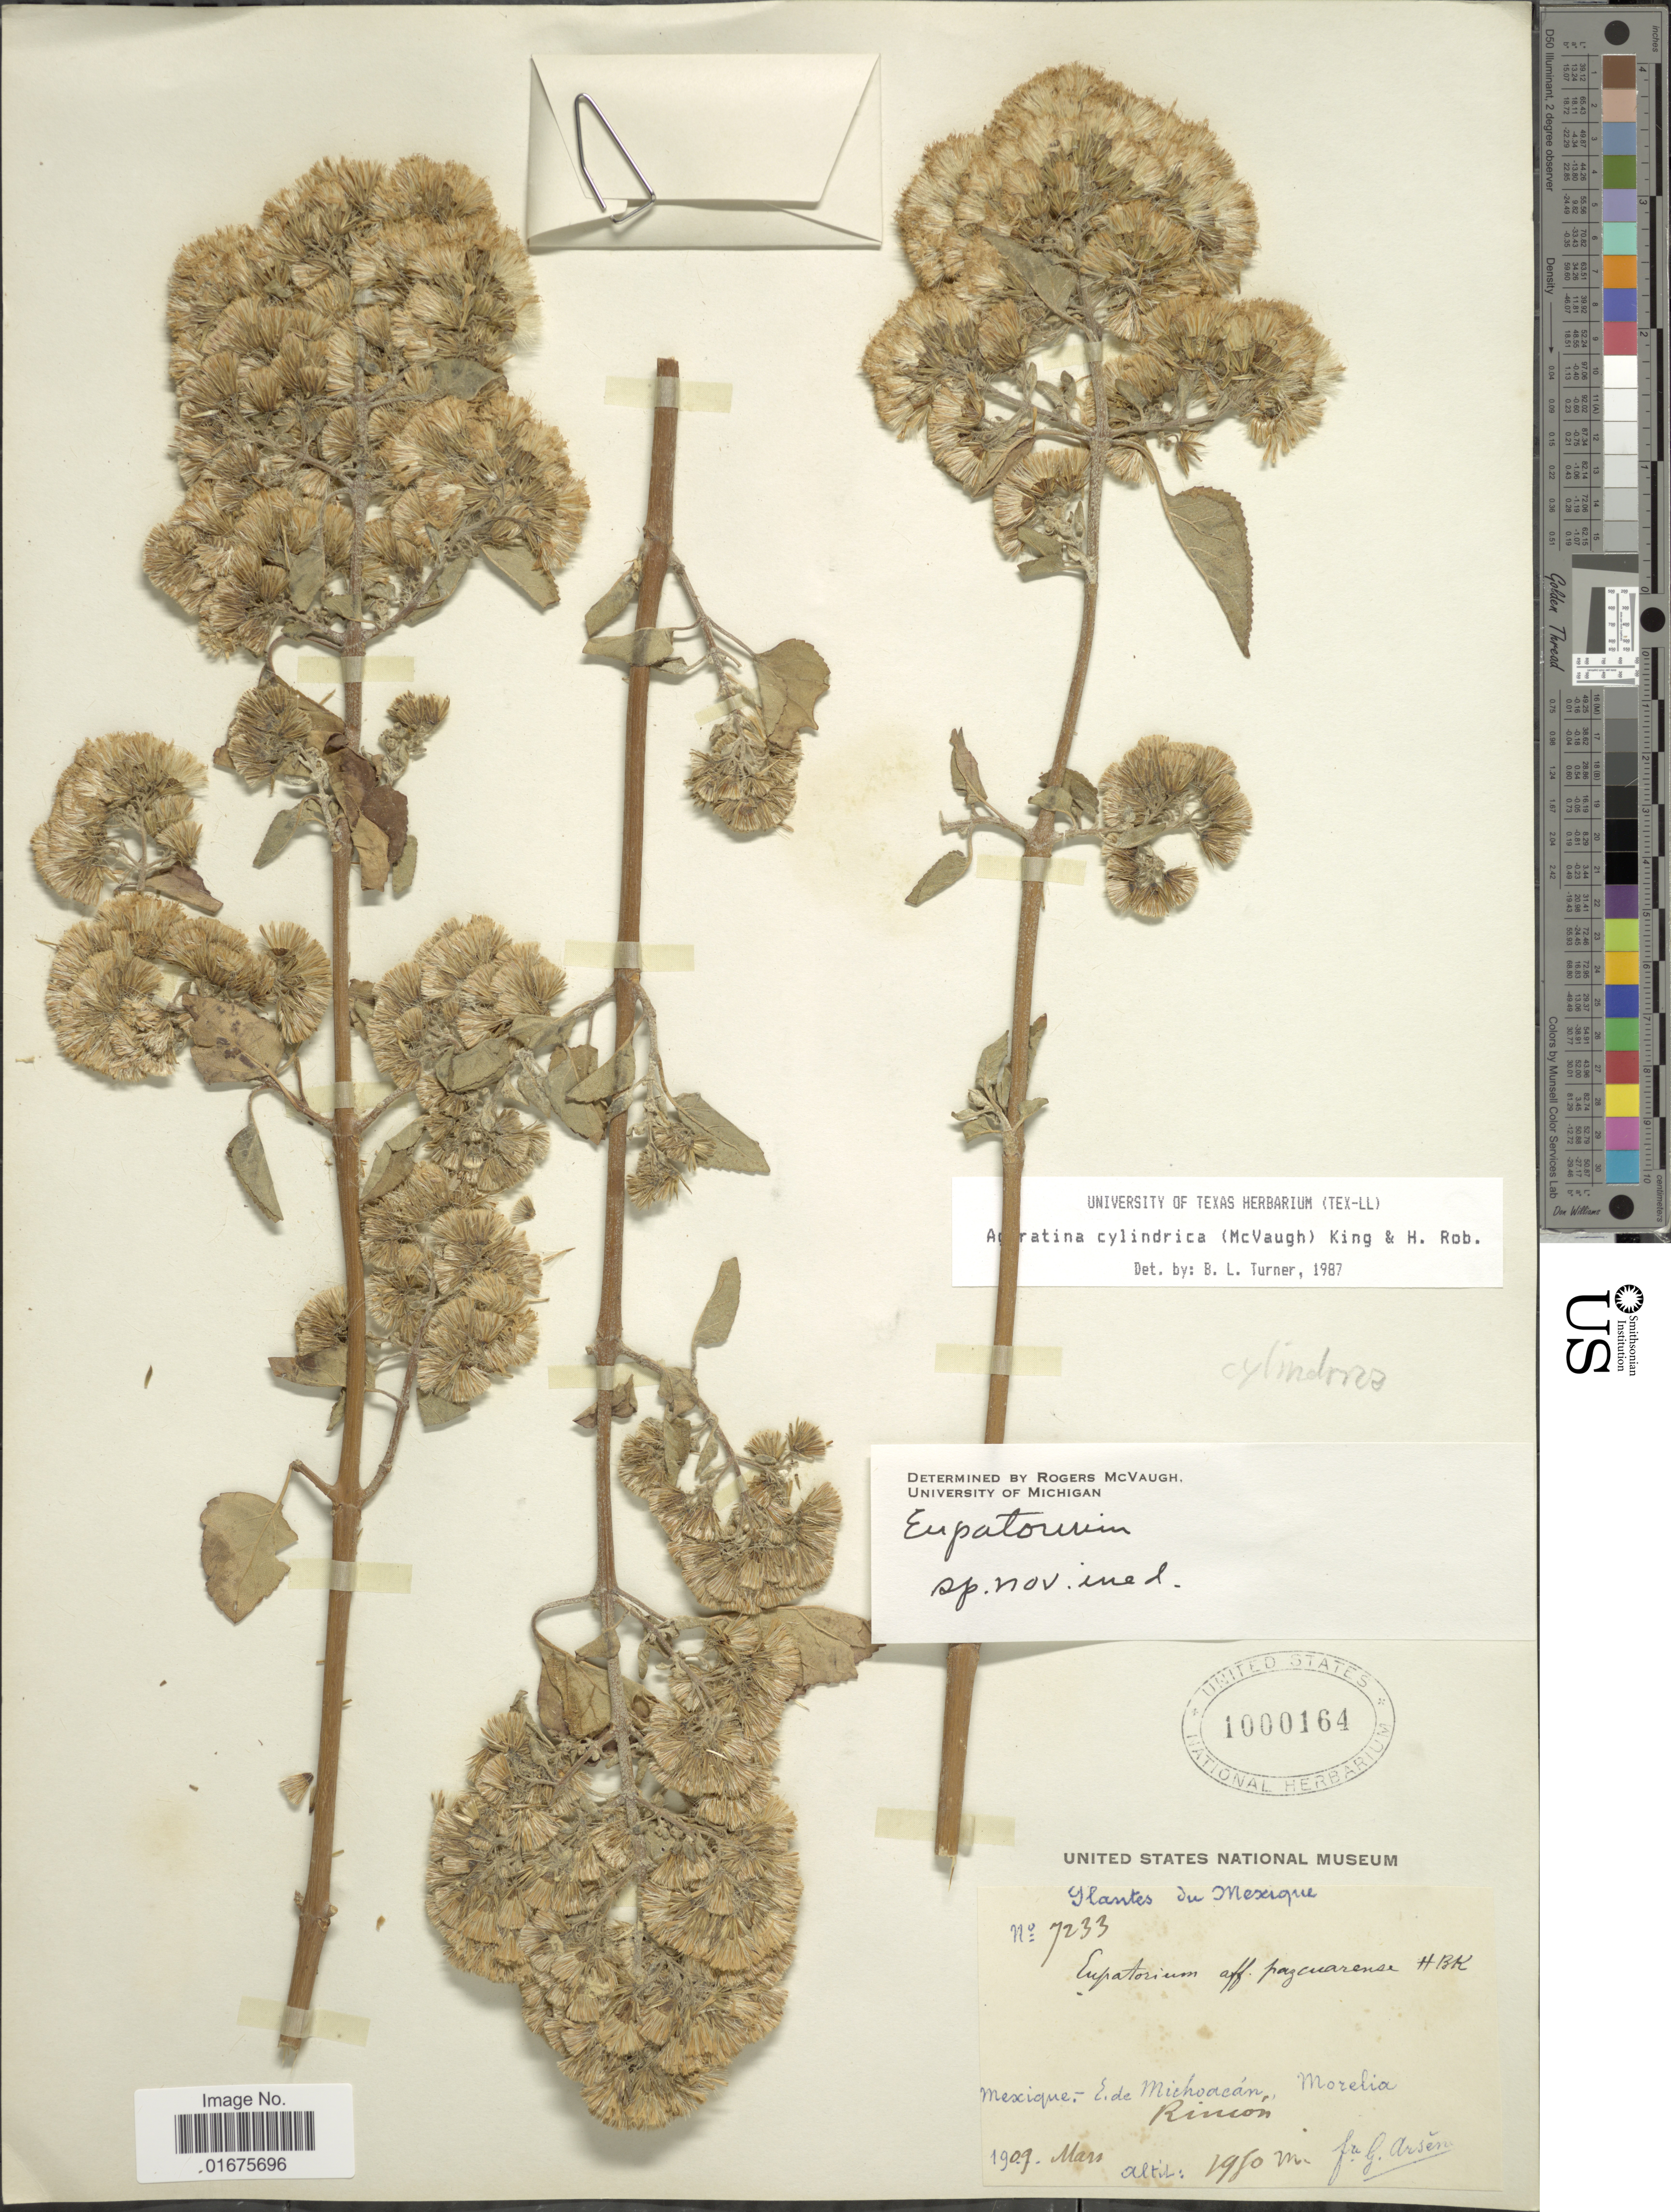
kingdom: Plantae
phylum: Tracheophyta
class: Magnoliopsida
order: Asterales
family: Asteraceae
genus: Ageratina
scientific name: Ageratina cylindrica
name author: (Mc Vaugh) R.M. King & H. Rob.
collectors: Bro. G. Arsène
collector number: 7233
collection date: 1909-03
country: Mexico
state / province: Michoacán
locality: Morelia, Rincon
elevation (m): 1970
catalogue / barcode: US 1000164